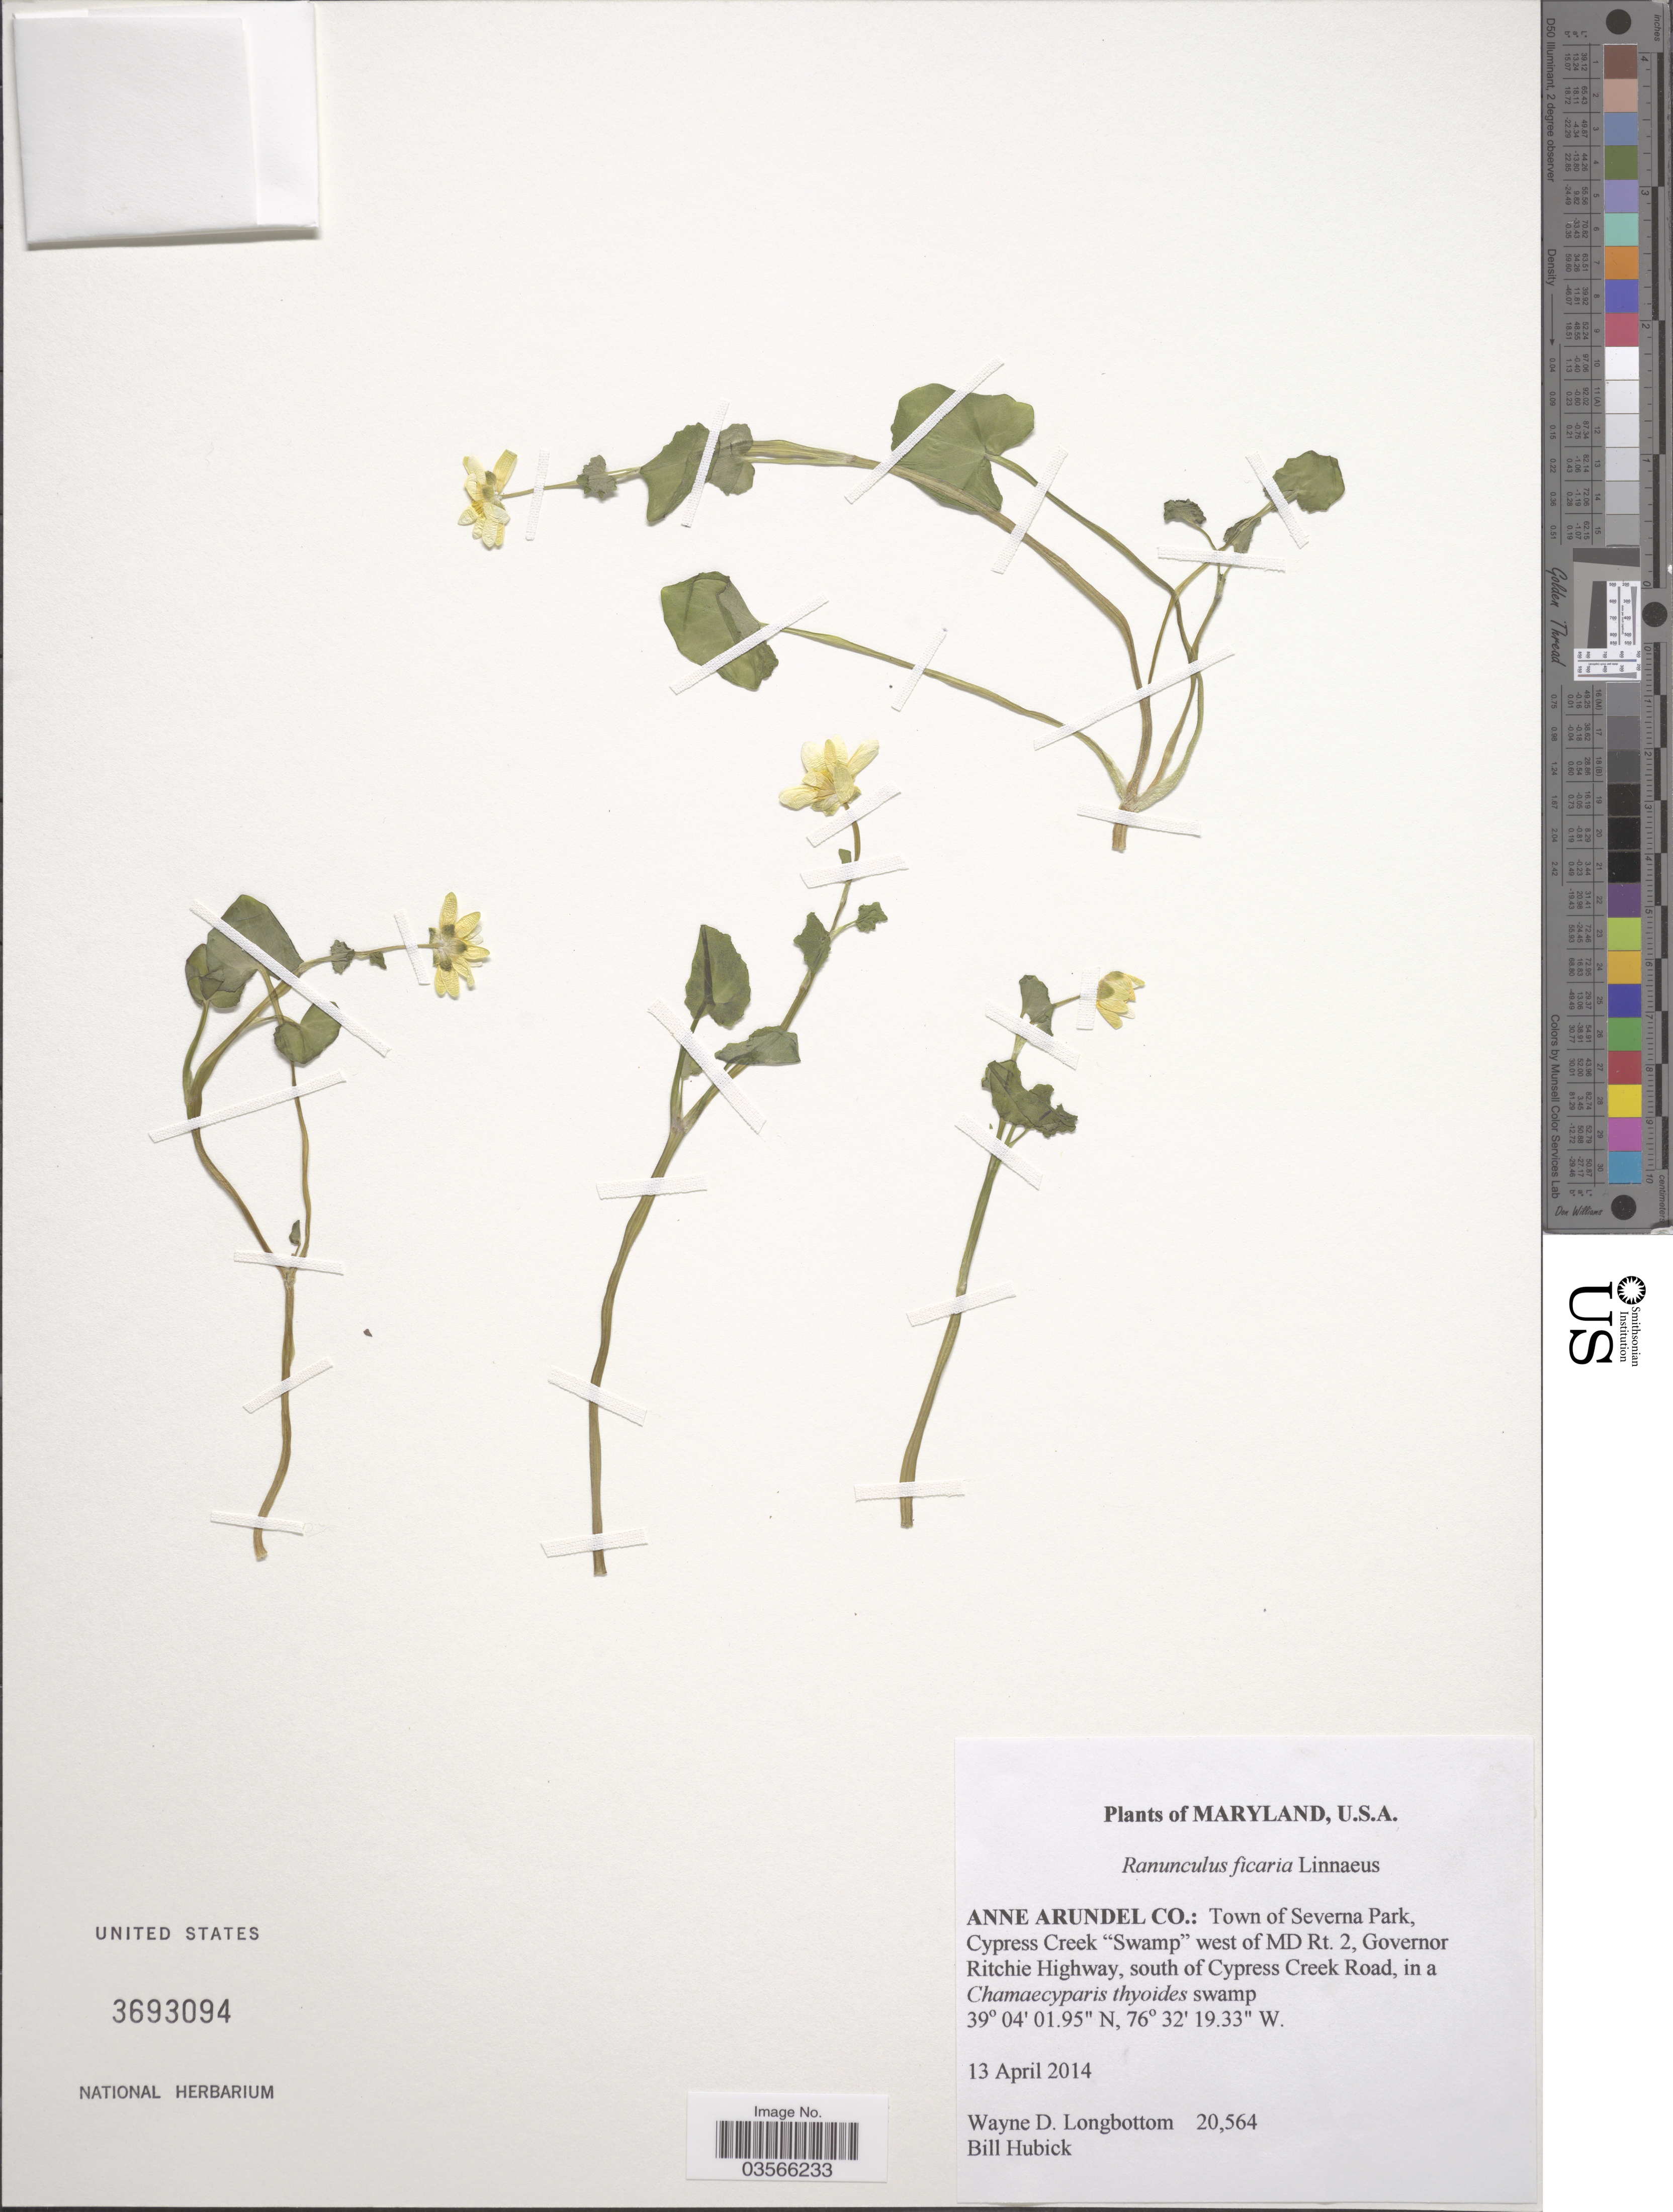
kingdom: Plantae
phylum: Tracheophyta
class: Magnoliopsida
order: Ranunculales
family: Ranunculaceae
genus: Ficaria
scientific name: Ficaria verna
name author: Huds.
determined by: Strong, M. T., (US), Smithsonian Institution - National Museum of Natural History (UNITED STATES)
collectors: W. D. Longbottom & B. Hubick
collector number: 20564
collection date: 2014-04-13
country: United States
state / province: Maryland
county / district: Anne Arundel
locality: Anne Arundel Co.: Town of Severna Park, Cypress Creek "Swamp" west of MD Rt. 2, Governor Ritchie Highway, south of Cypress Creek Road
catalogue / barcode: US 3693094